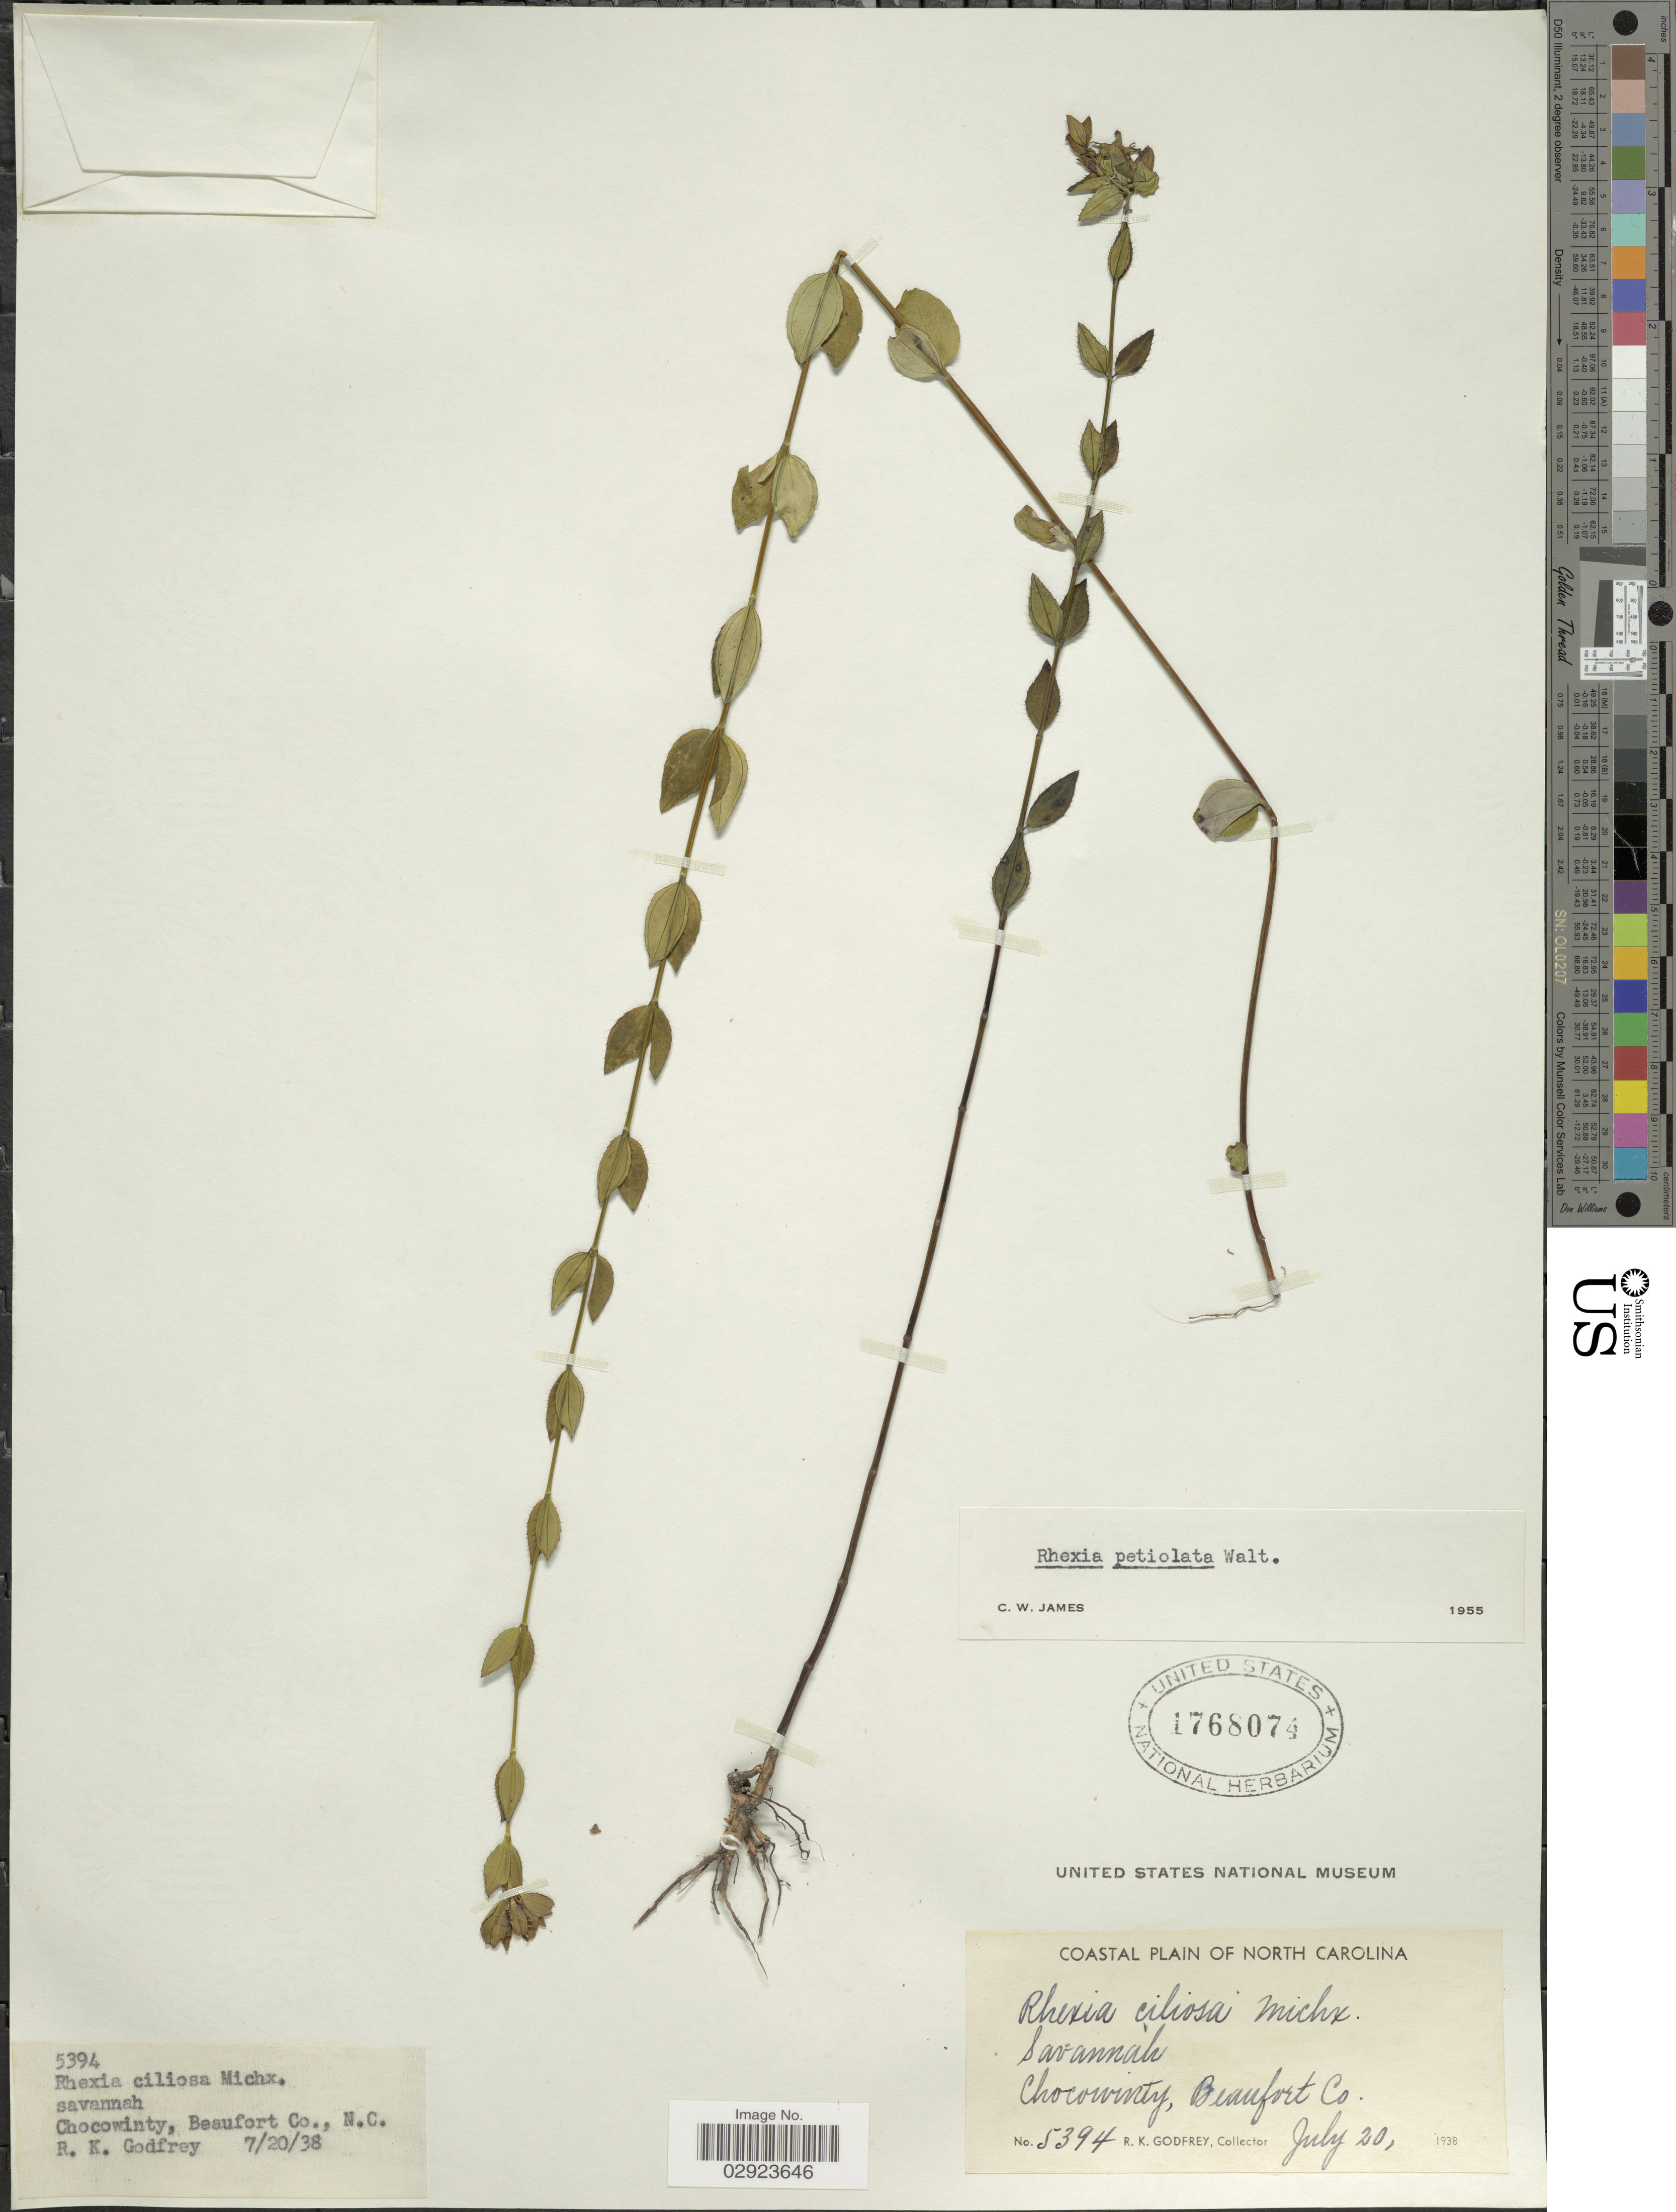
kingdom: Plantae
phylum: Tracheophyta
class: Magnoliopsida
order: Myrtales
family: Melastomataceae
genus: Rhexia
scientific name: Rhexia petiolata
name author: Walter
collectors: R. K. Godfrey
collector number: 5394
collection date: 1938-07-20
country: United States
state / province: North Carolina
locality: Coastal plain of North Carolina. Chocowinty, Beaufort Co.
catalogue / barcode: US 1768074